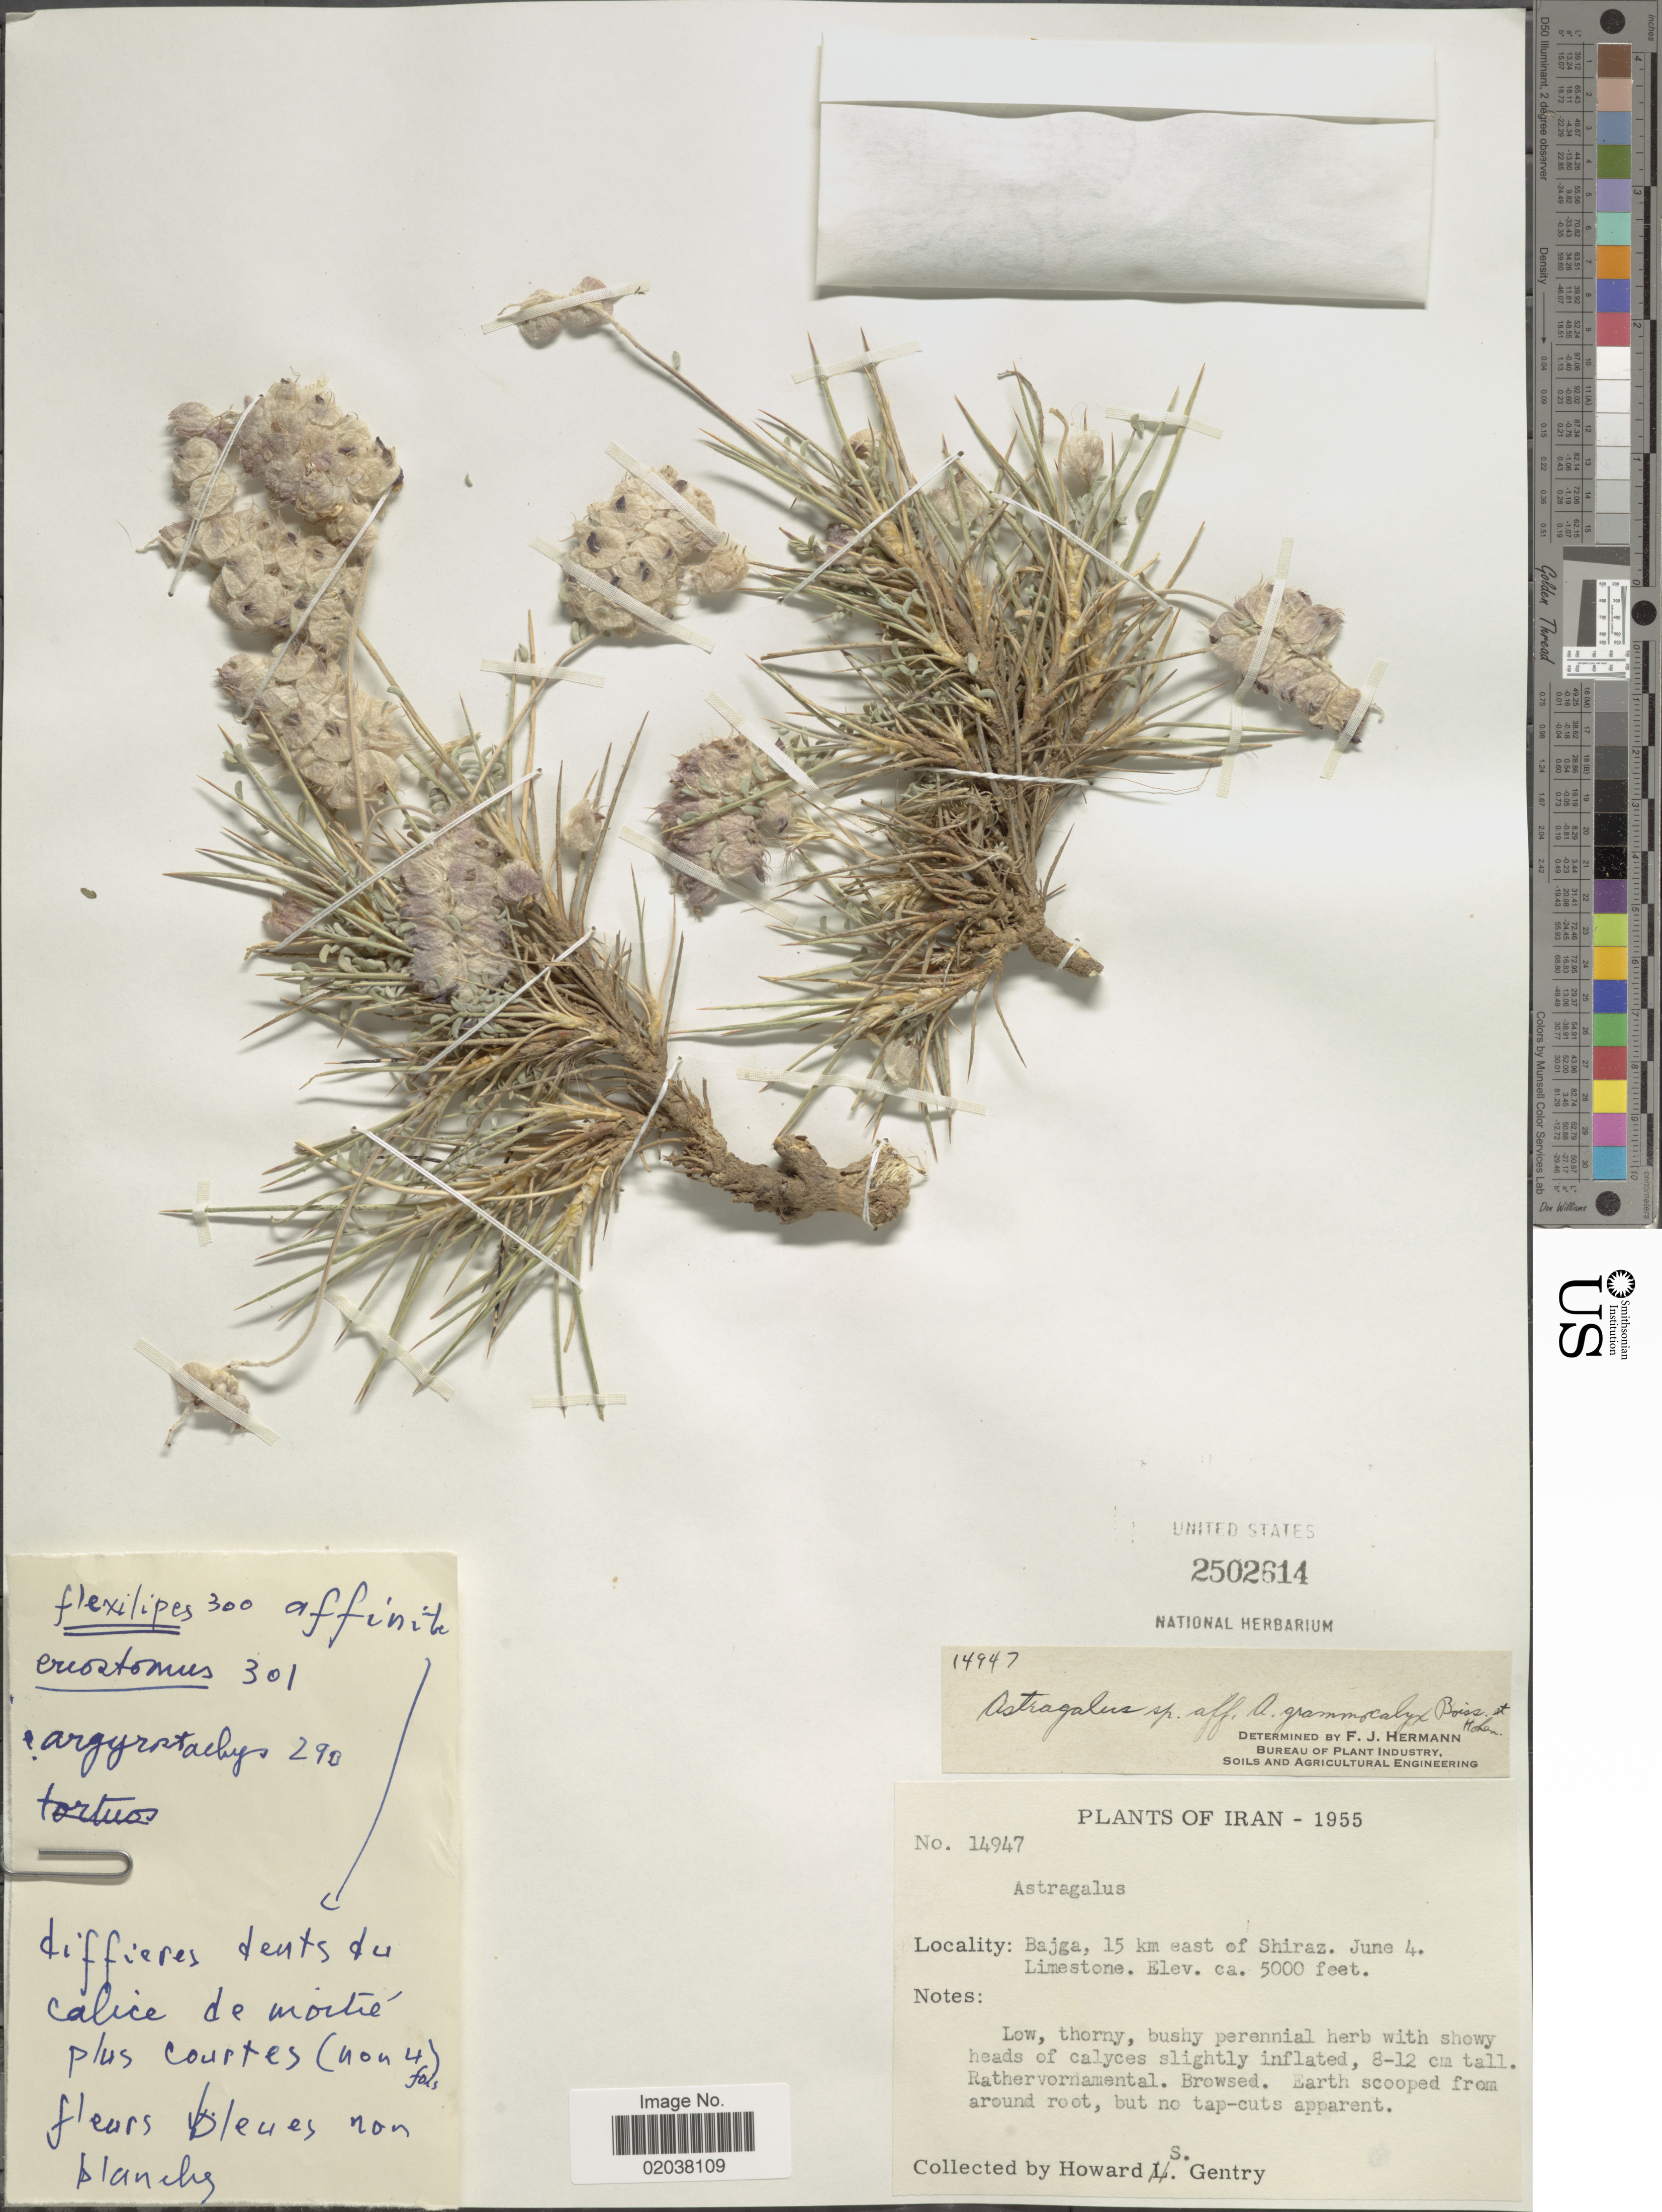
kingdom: Plantae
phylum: Tracheophyta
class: Magnoliopsida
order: Fabales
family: Fabaceae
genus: Astragalus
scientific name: Astragalus grammocalyx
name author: Boiss. ex Hohen.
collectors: H. S. Gentry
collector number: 14947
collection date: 1955-06-04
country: Iran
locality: Bajga, 15 km east of Shiraz, Limestone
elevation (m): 1524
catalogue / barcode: US 2502614